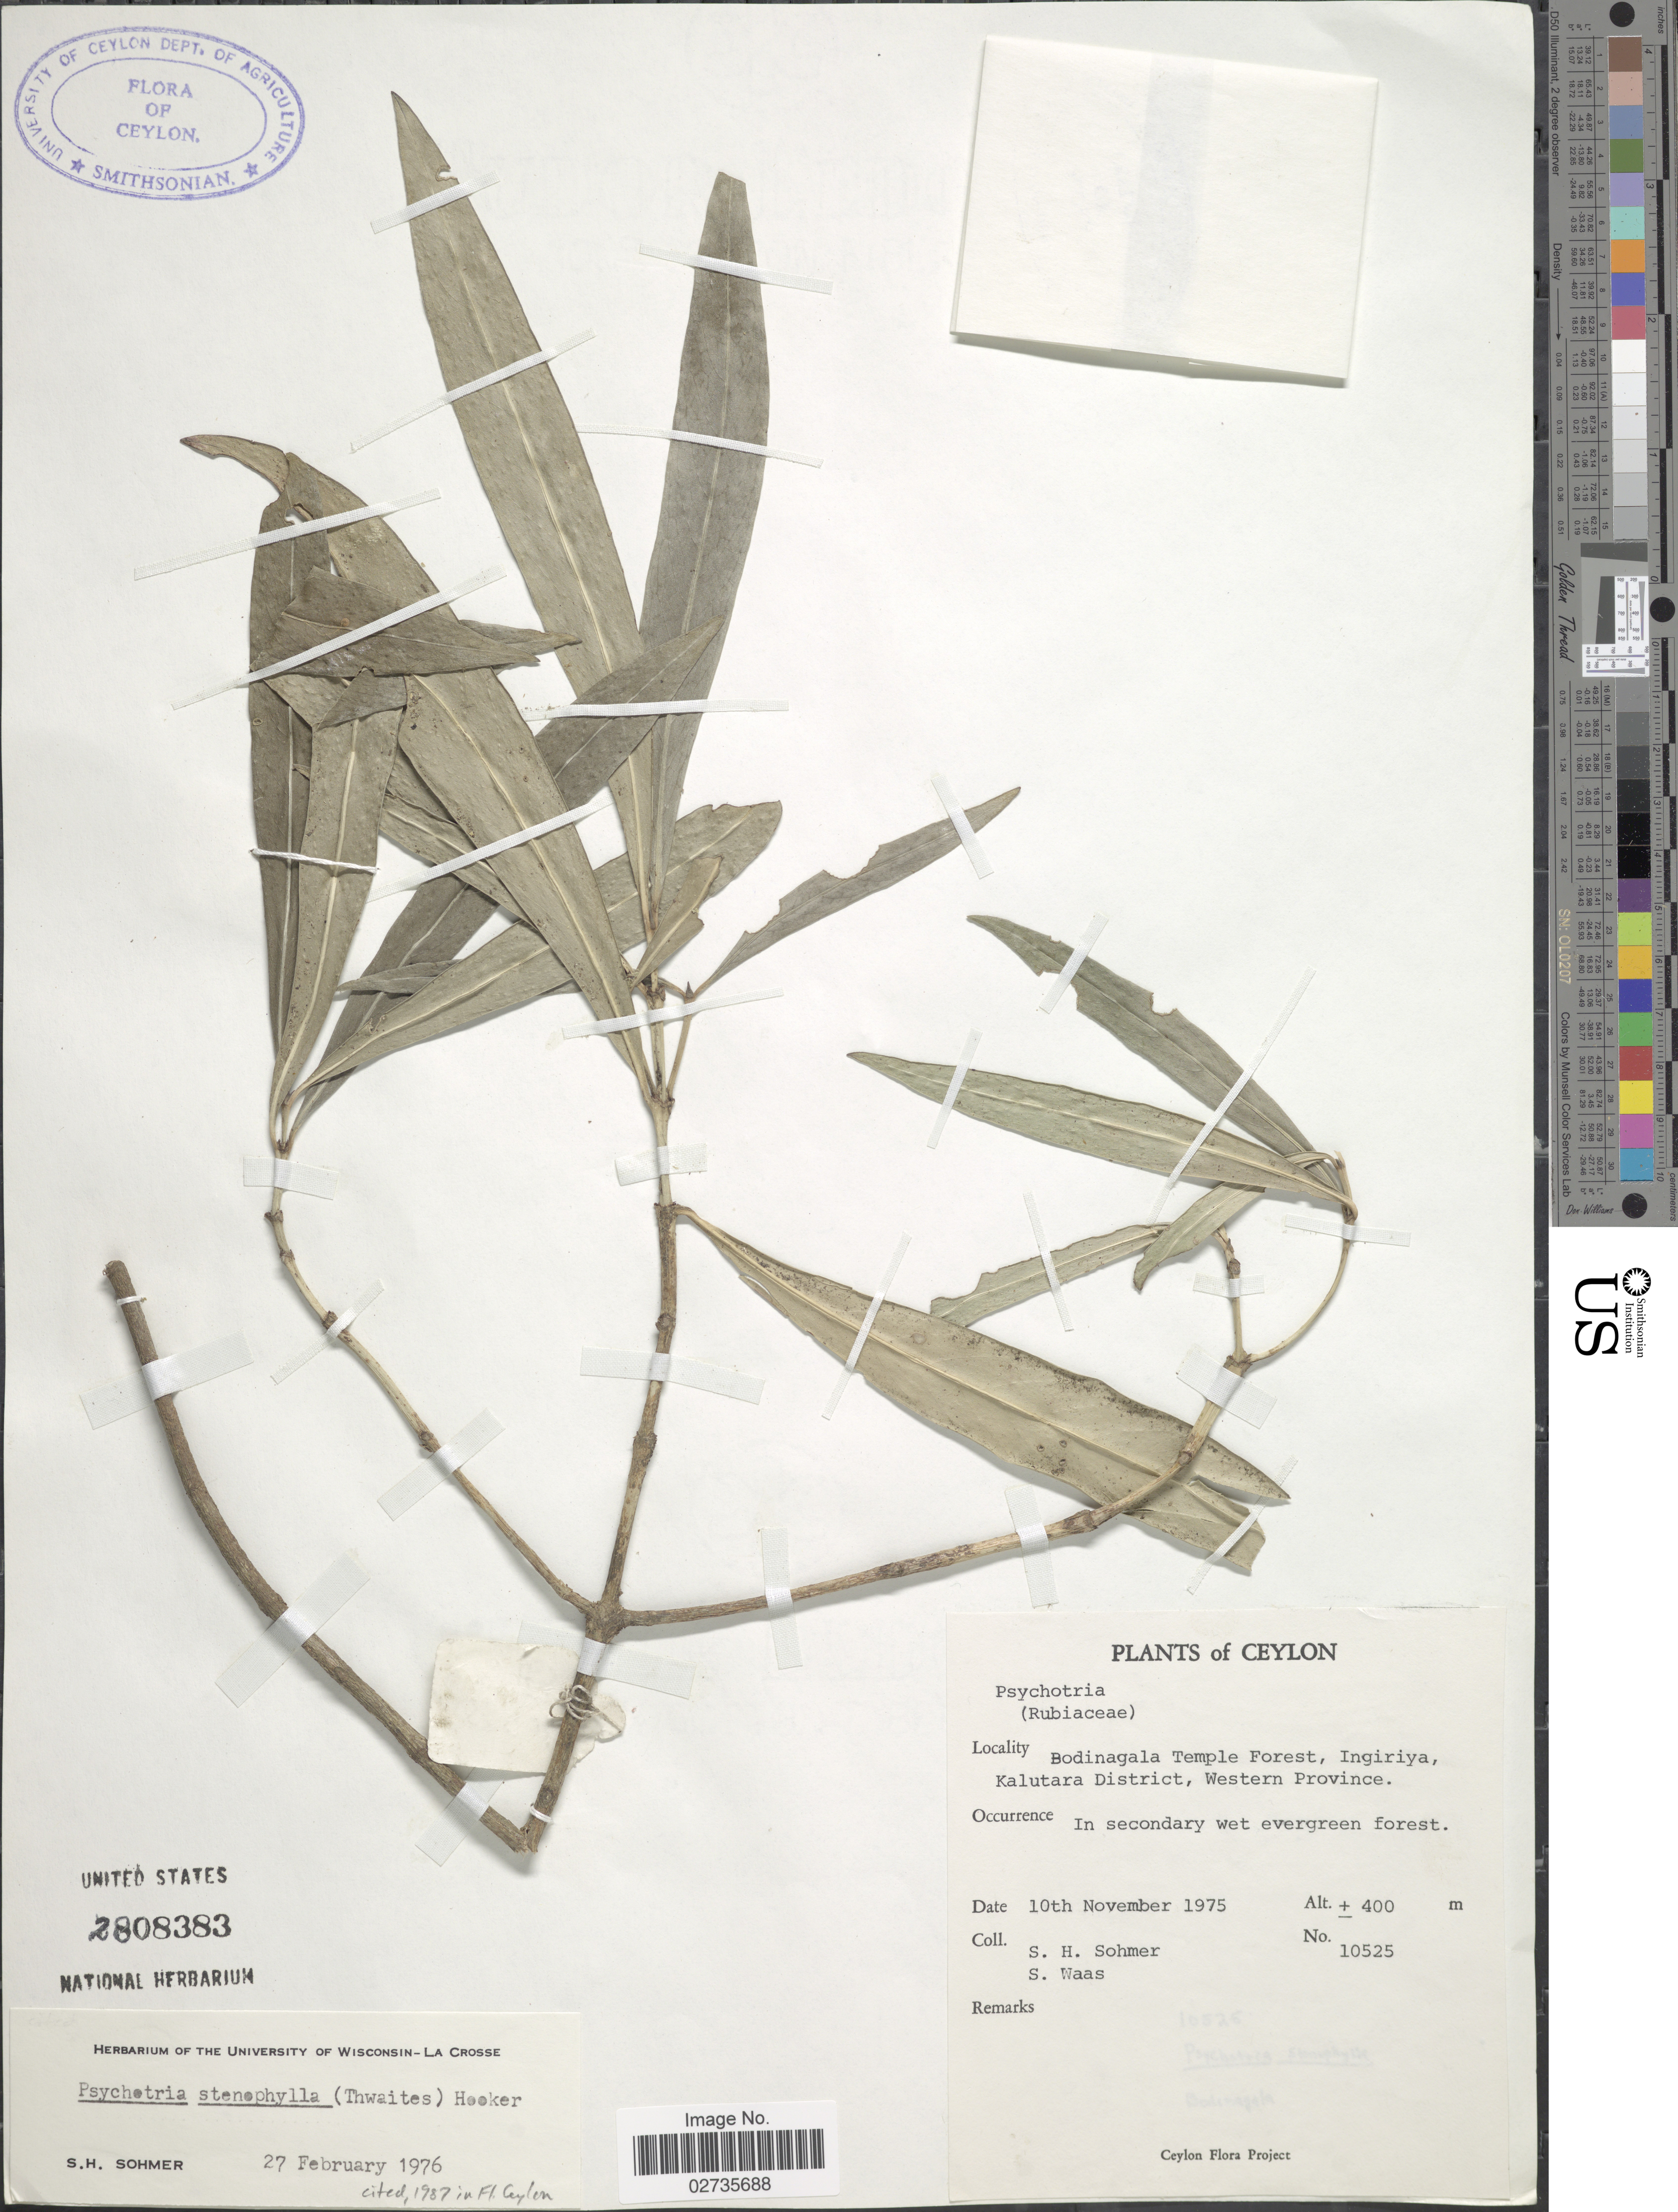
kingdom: Plantae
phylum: Tracheophyta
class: Magnoliopsida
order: Gentianales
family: Rubiaceae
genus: Psychotria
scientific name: Psychotria stenophylla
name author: Spreng.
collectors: S. H. Sohmer & S. Waas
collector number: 10525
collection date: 1975-11-10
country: Sri Lanka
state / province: Western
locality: Ceylon, Bodinagala Temple Forest, Ingiriya, Kalutara District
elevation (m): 400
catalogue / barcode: US 2808383